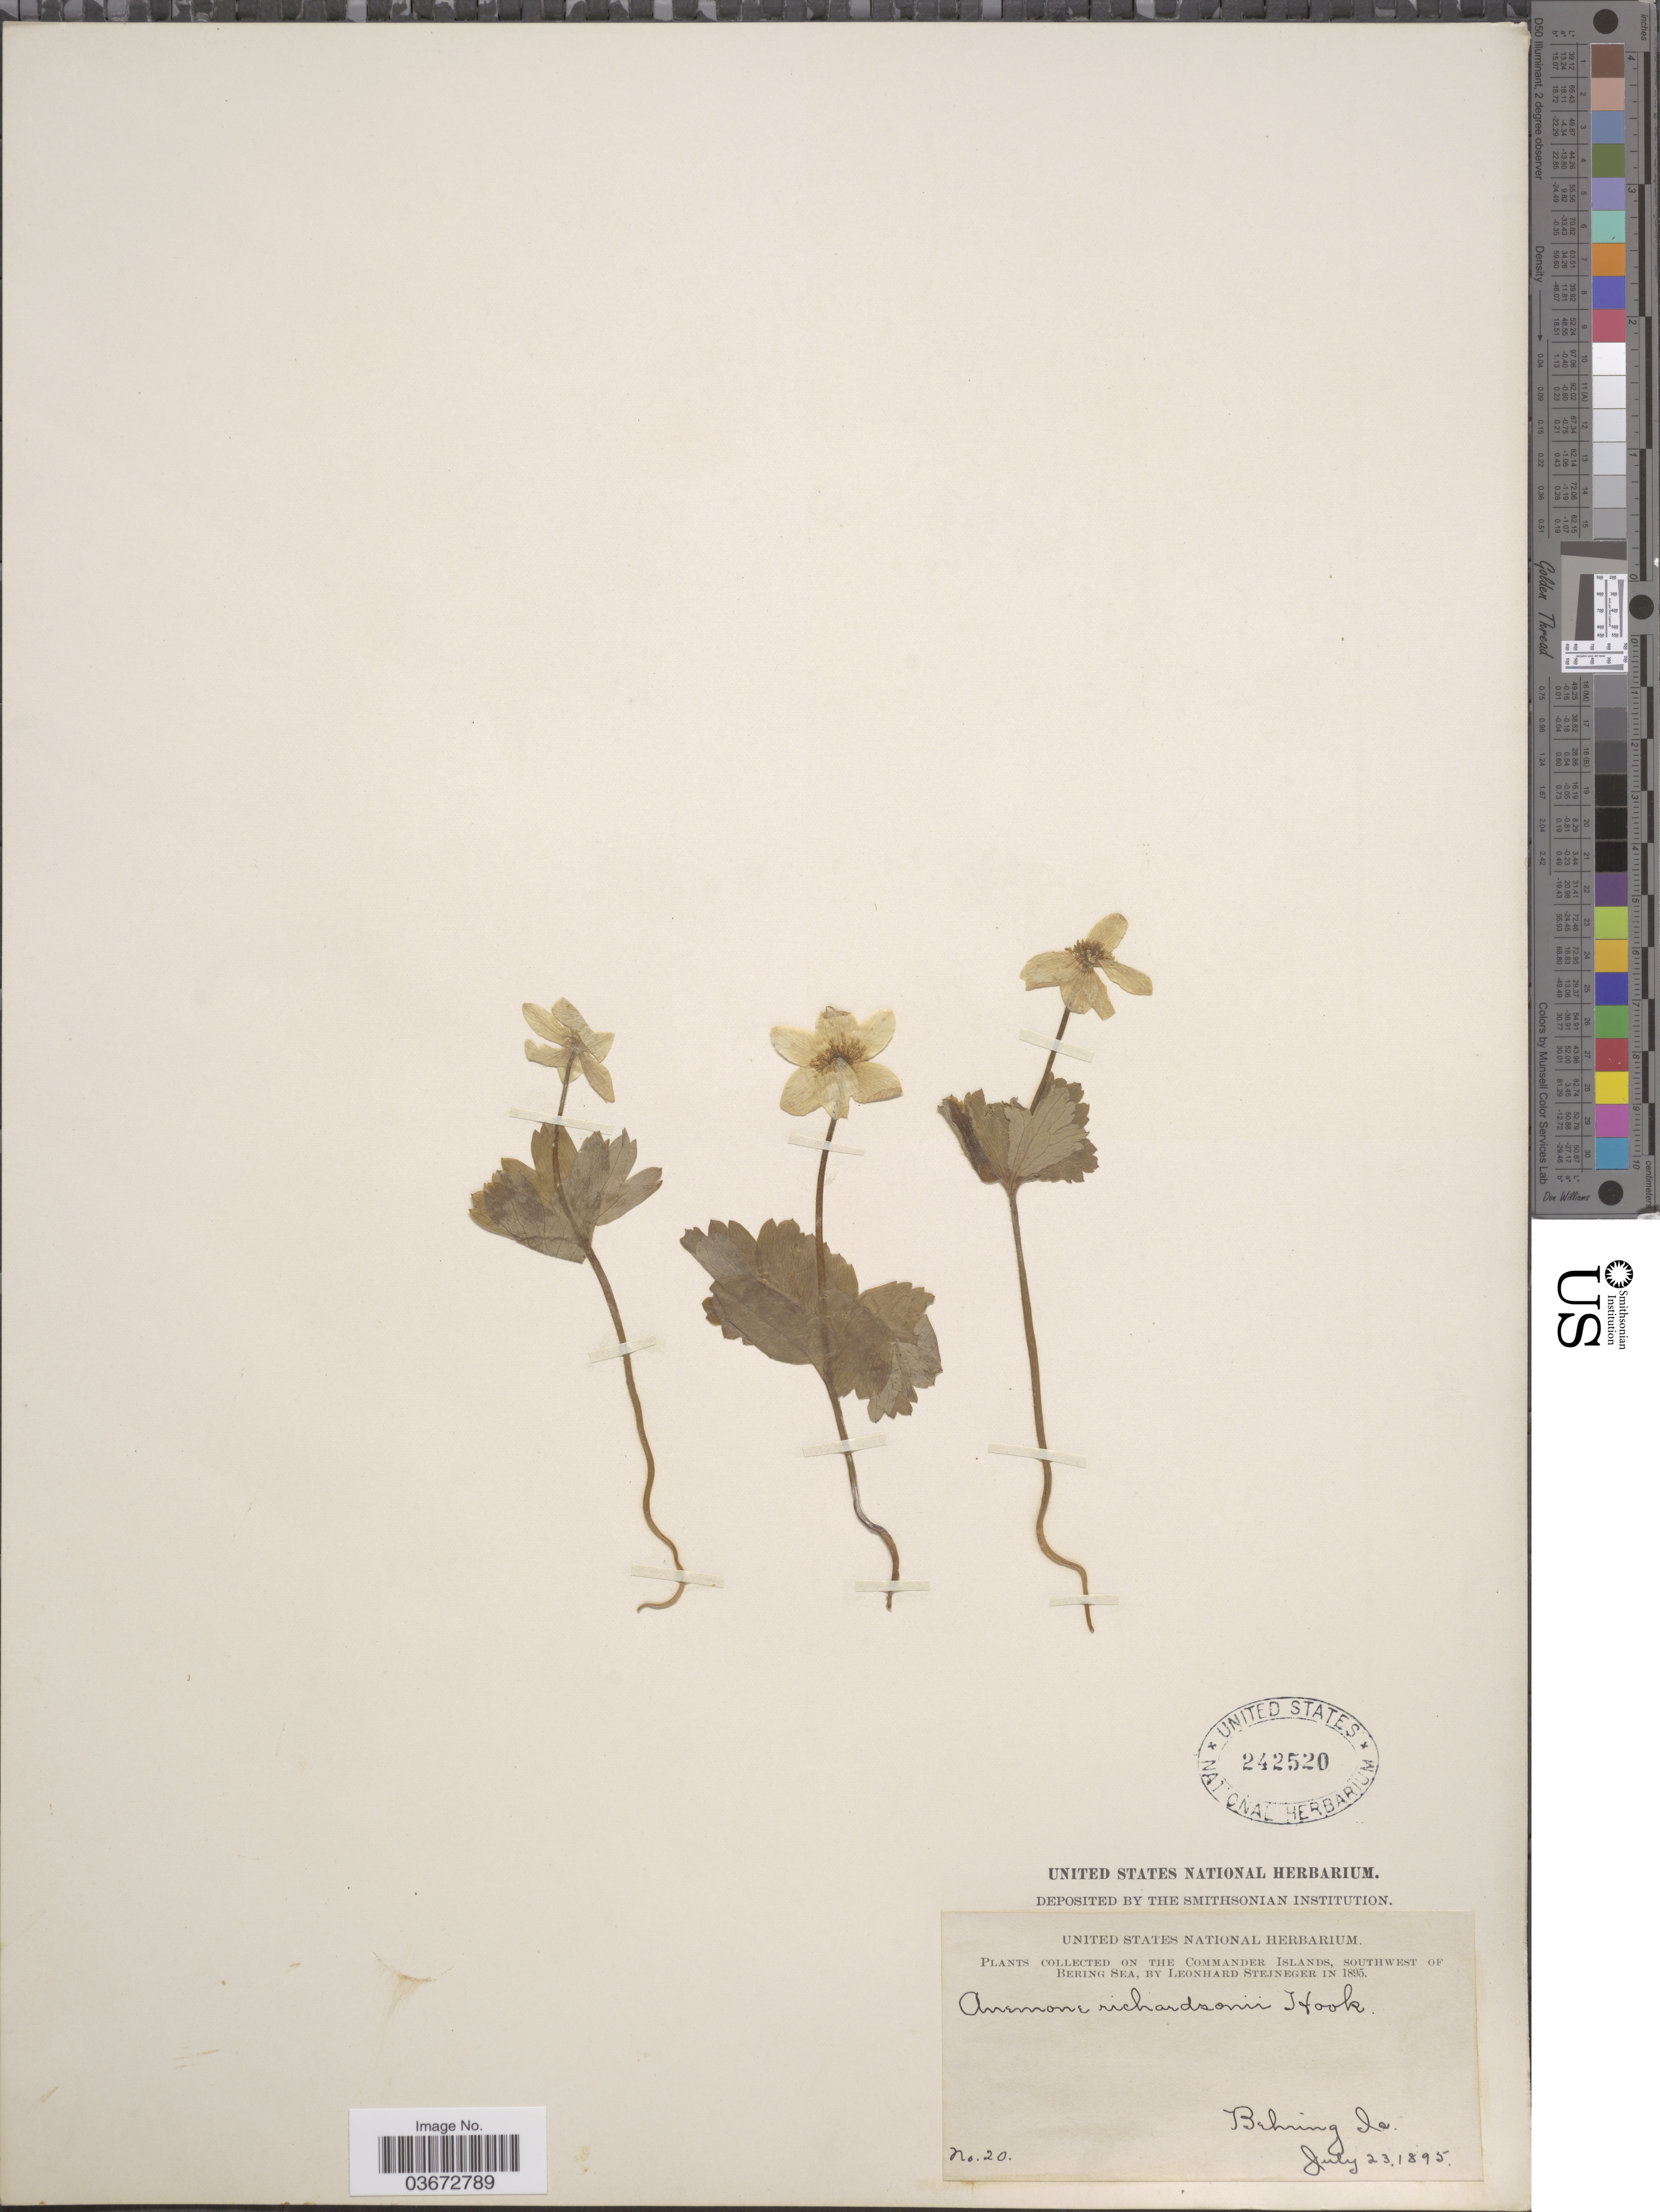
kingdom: Plantae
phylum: Tracheophyta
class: Magnoliopsida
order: Ranunculales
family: Ranunculaceae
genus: Anemone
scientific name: Anemone richardsonii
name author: Hook.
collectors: L. Stejneger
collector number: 20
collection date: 1895-07-23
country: Russian Federation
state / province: Kamchatka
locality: The Commander Islands, Southwest of Bering Sea. Behring Is.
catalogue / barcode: US 242520